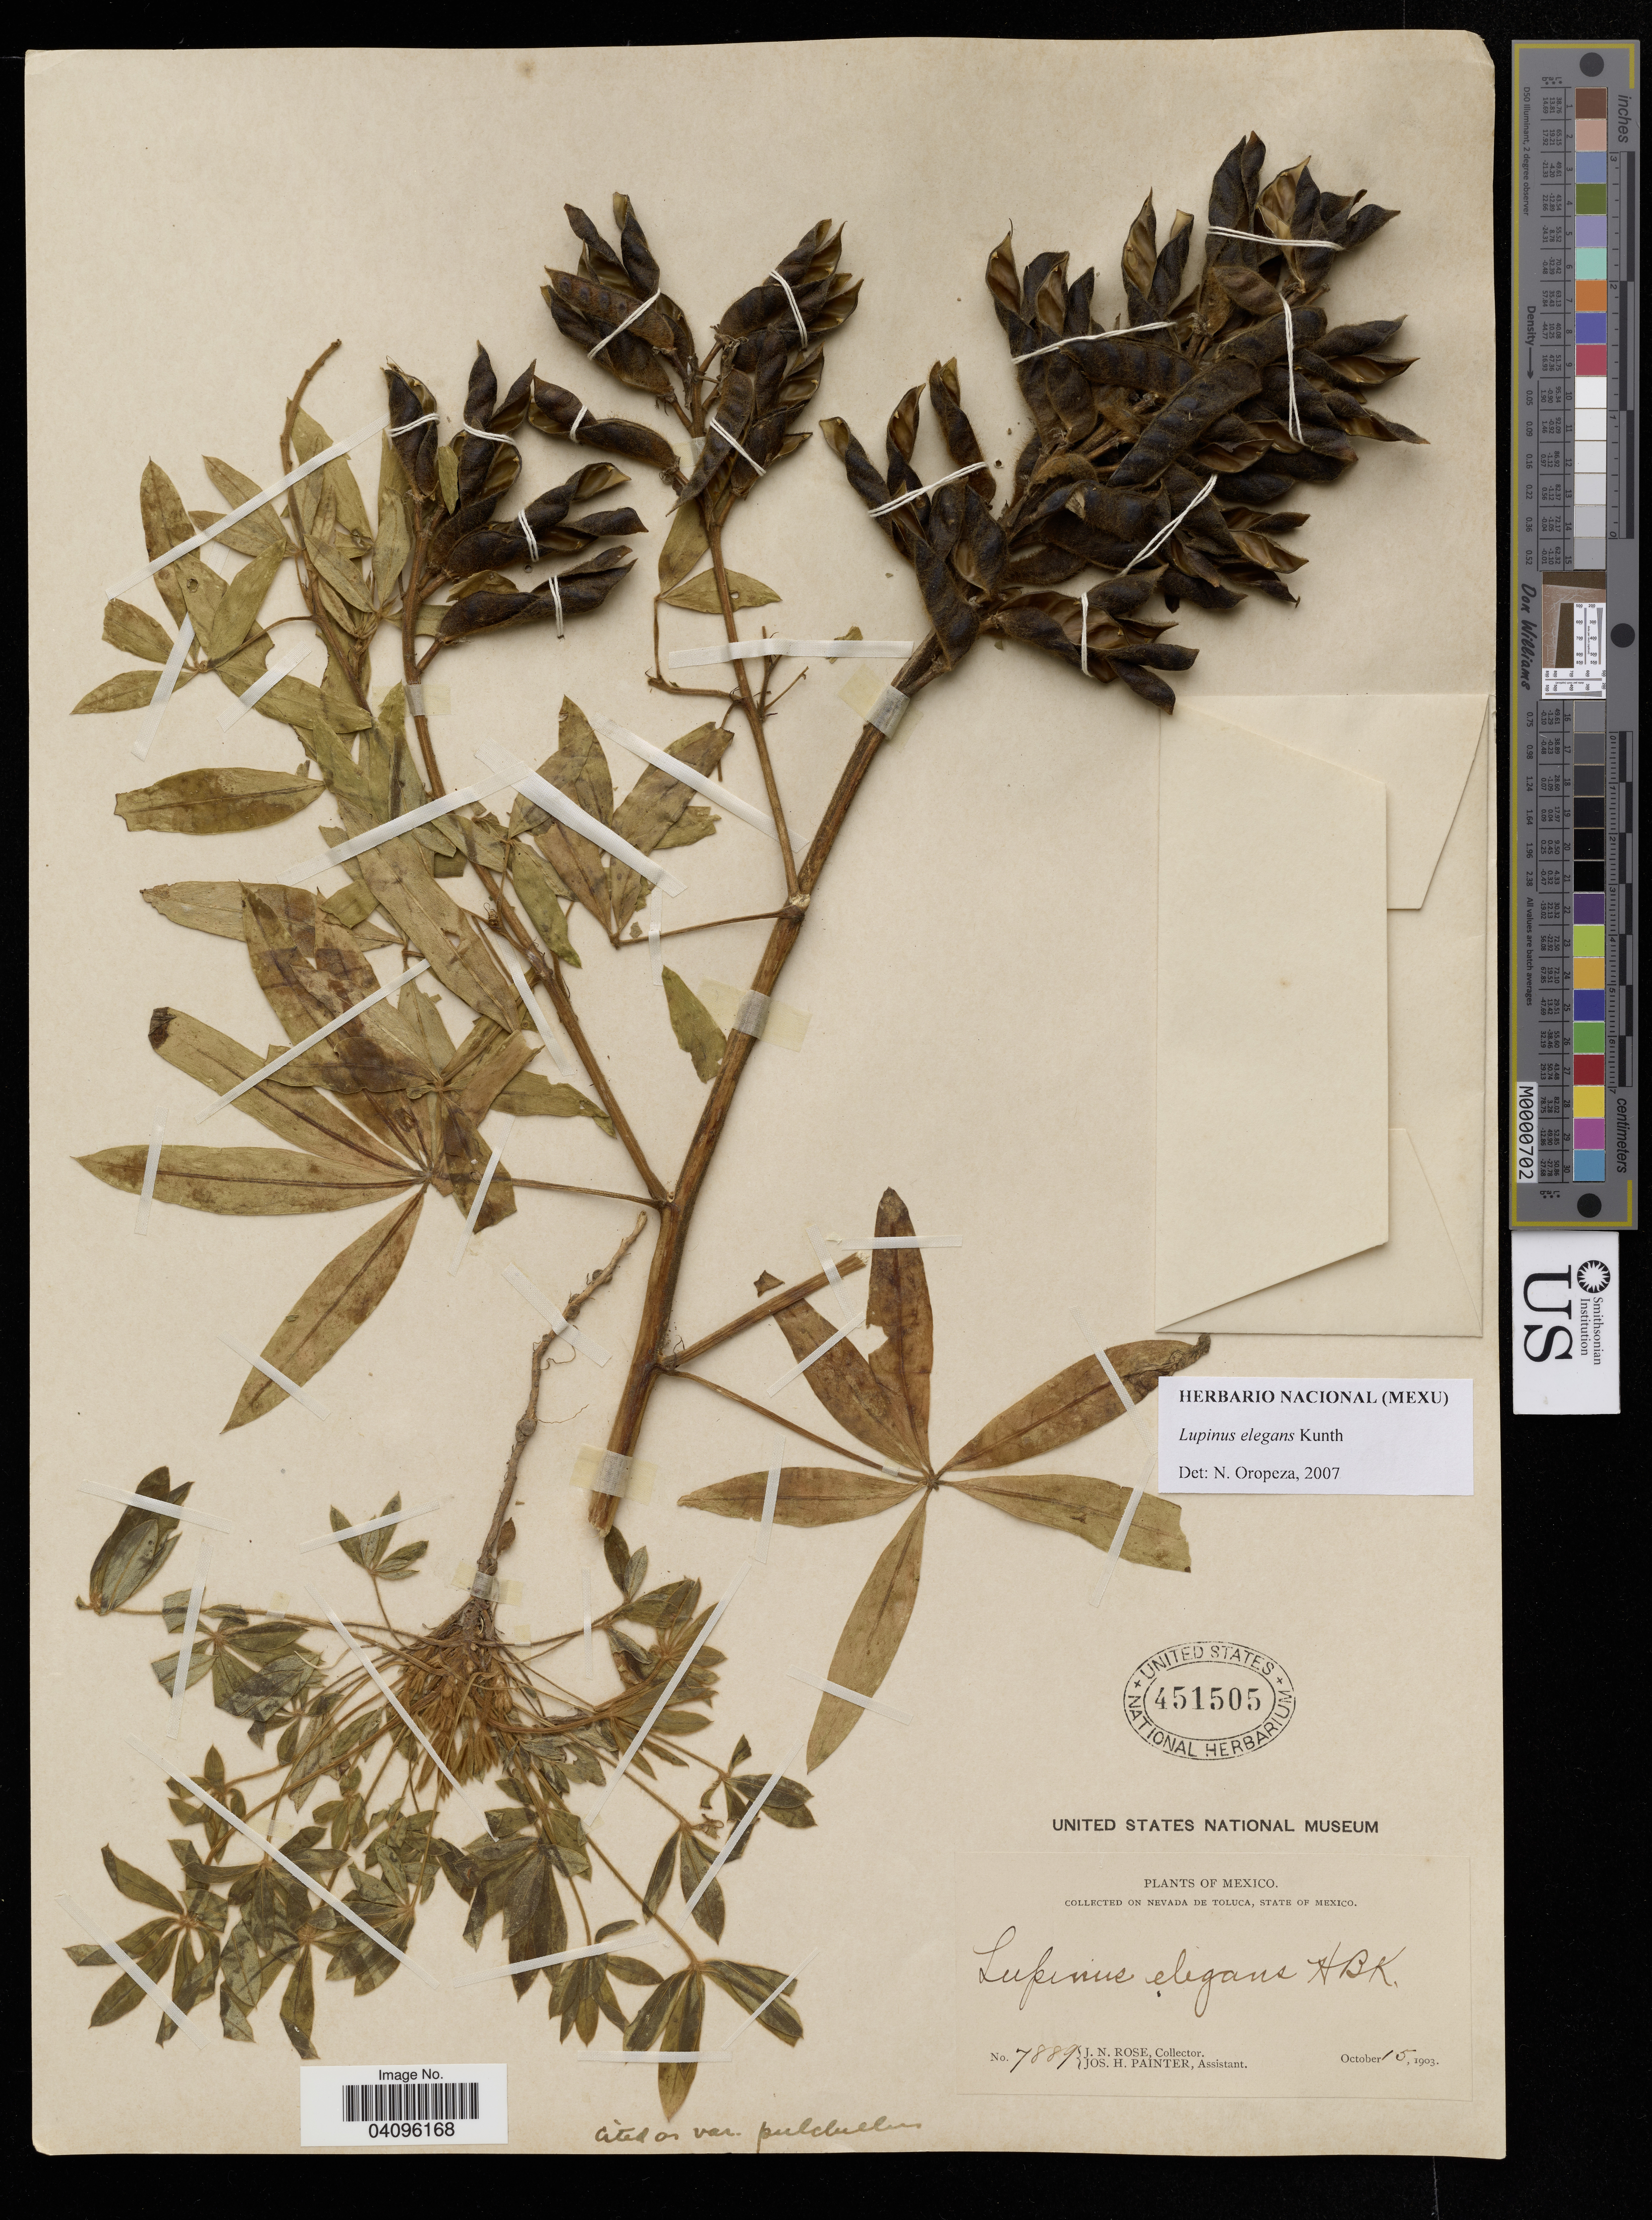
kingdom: Plantae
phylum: Tracheophyta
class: Magnoliopsida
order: Fabales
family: Fabaceae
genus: Lupinus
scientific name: Lupinus elegans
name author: Kunth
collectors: J. N. Rose & J. H. Painter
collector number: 7889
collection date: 1903-10-15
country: Mexico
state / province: México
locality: Nevada de Toluca.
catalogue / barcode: US 451505